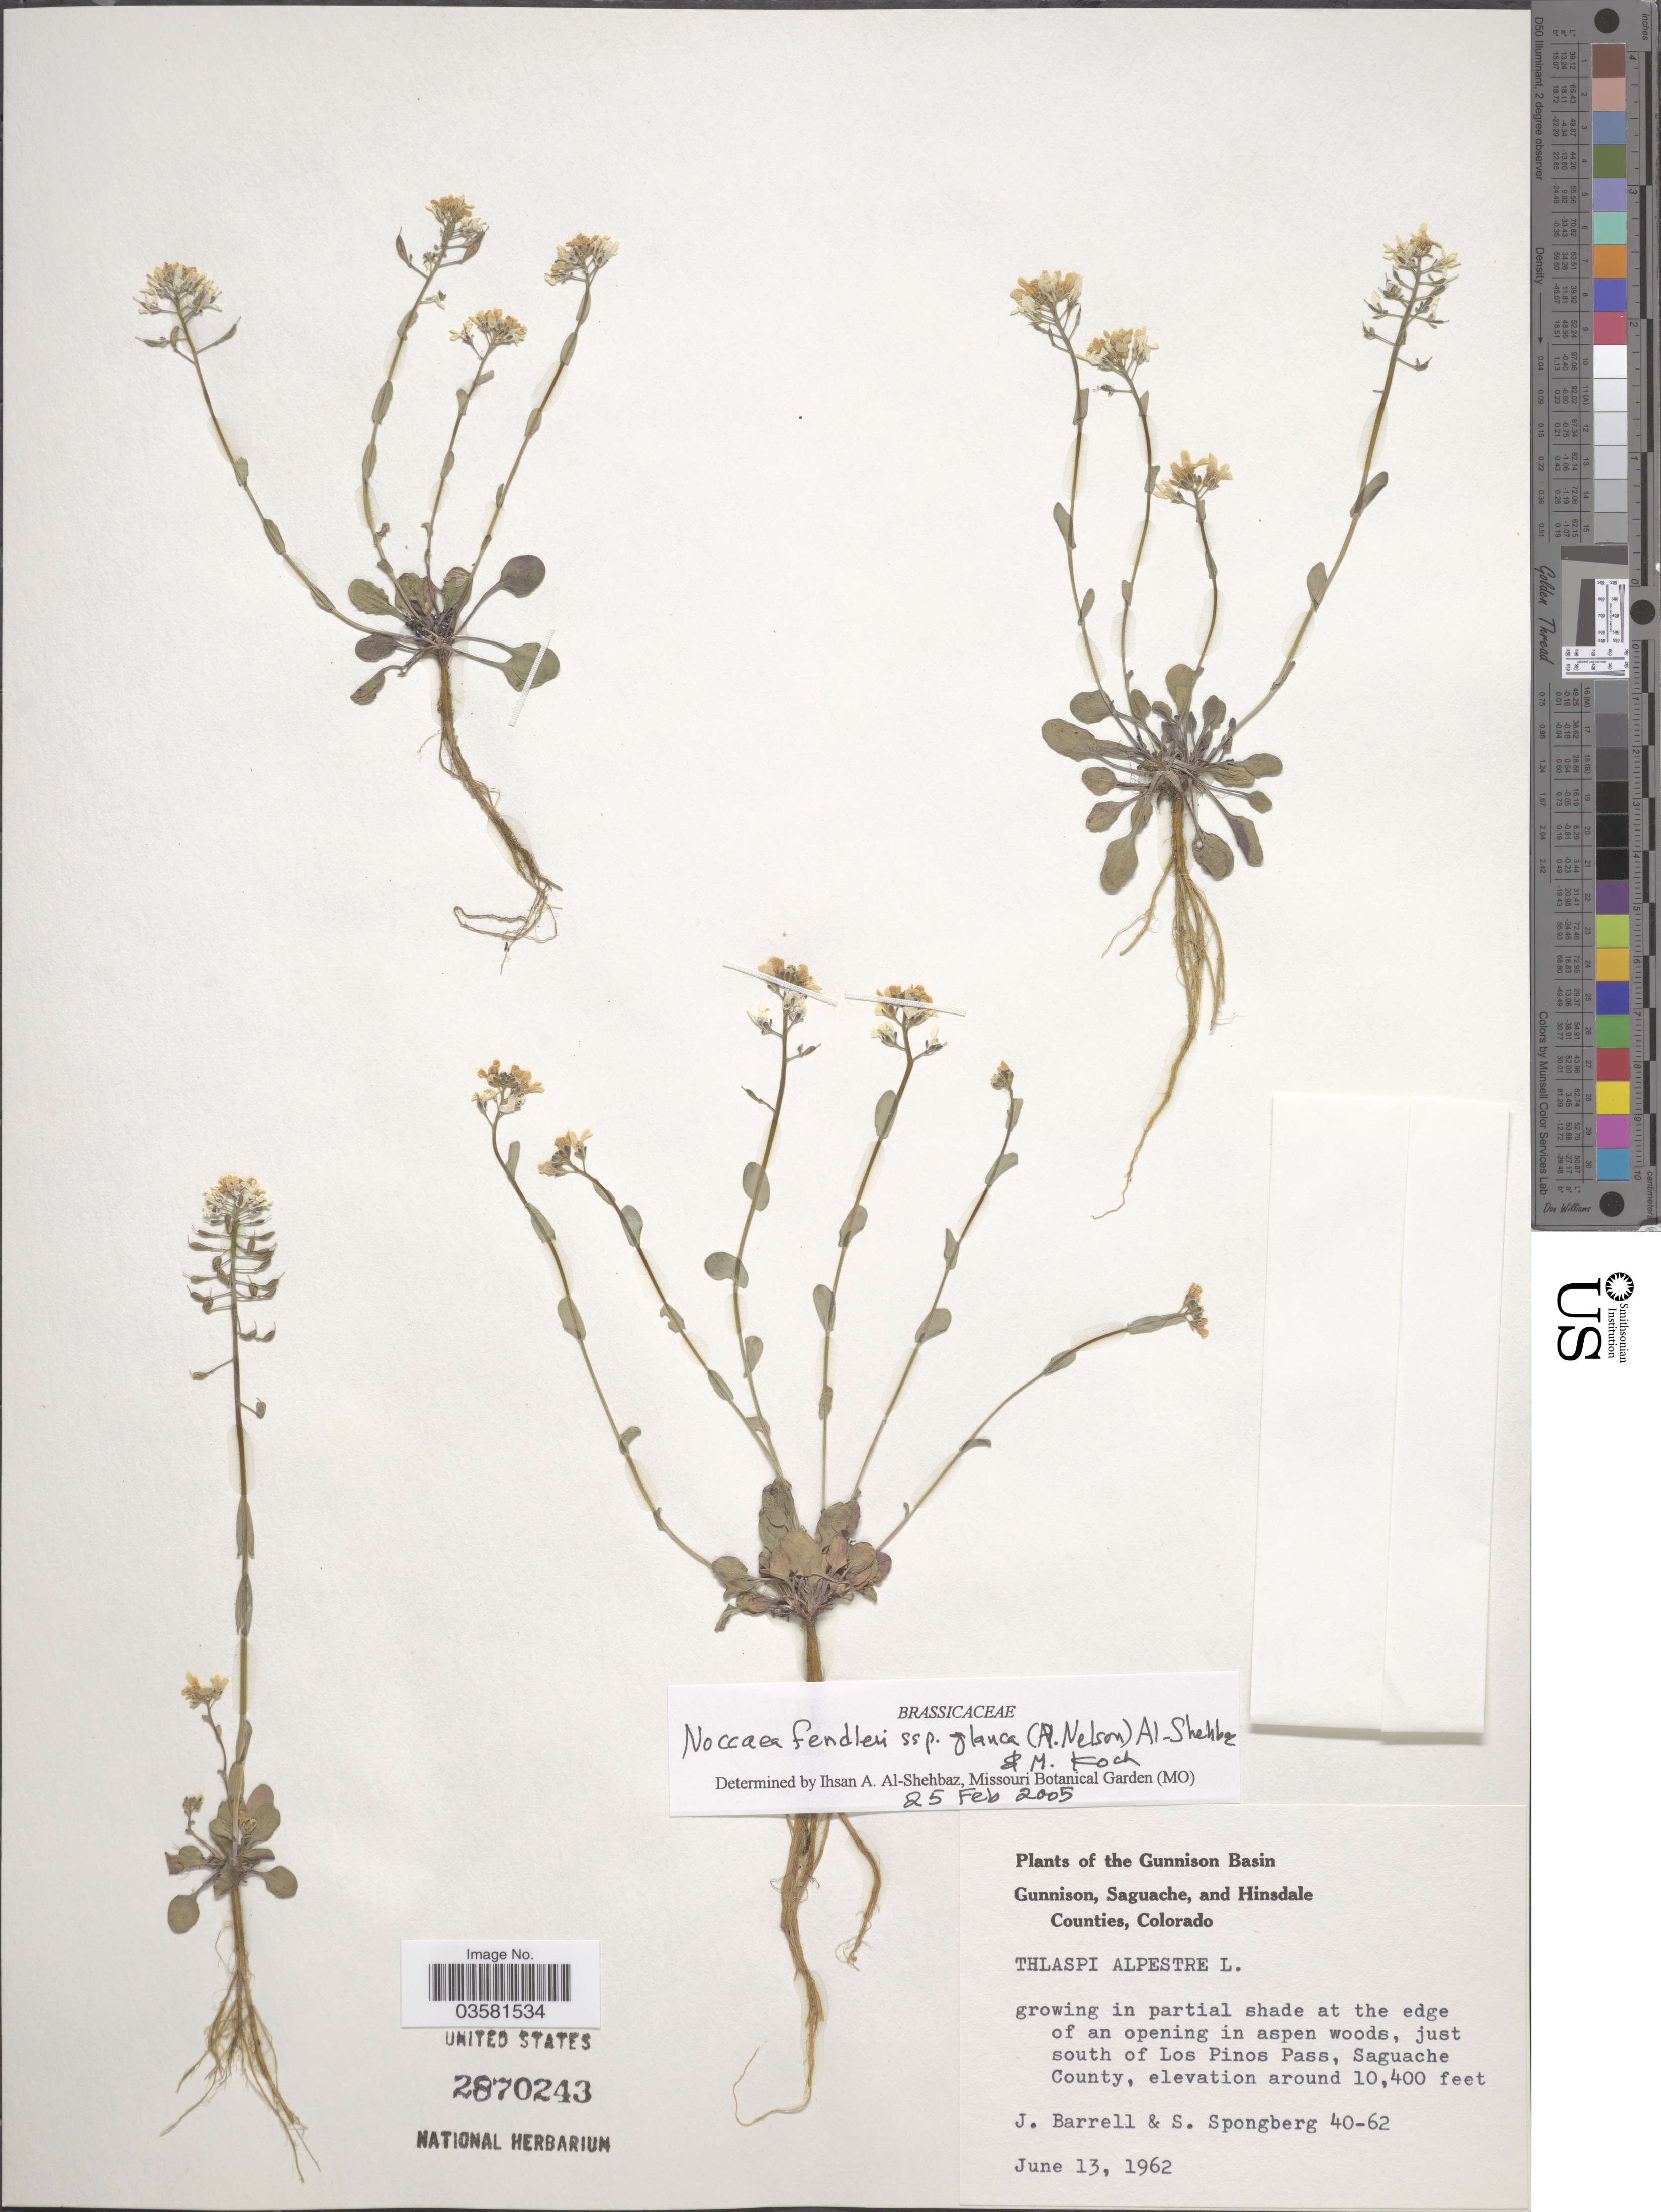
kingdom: Plantae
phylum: Tracheophyta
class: Magnoliopsida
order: Brassicales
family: Brassicaceae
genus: Thlaspi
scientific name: Thlaspi fendleri var. glaucum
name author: (A. Nelson) C.L. Hitchc.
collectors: J. Barrell & S. A.Spongberg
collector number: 40-62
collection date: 1962-06-13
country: United States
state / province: Colorado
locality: The Gunnison Basin. Just south of Los Pinos Pass, Saguache County.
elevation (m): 3170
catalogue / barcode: US 2870243